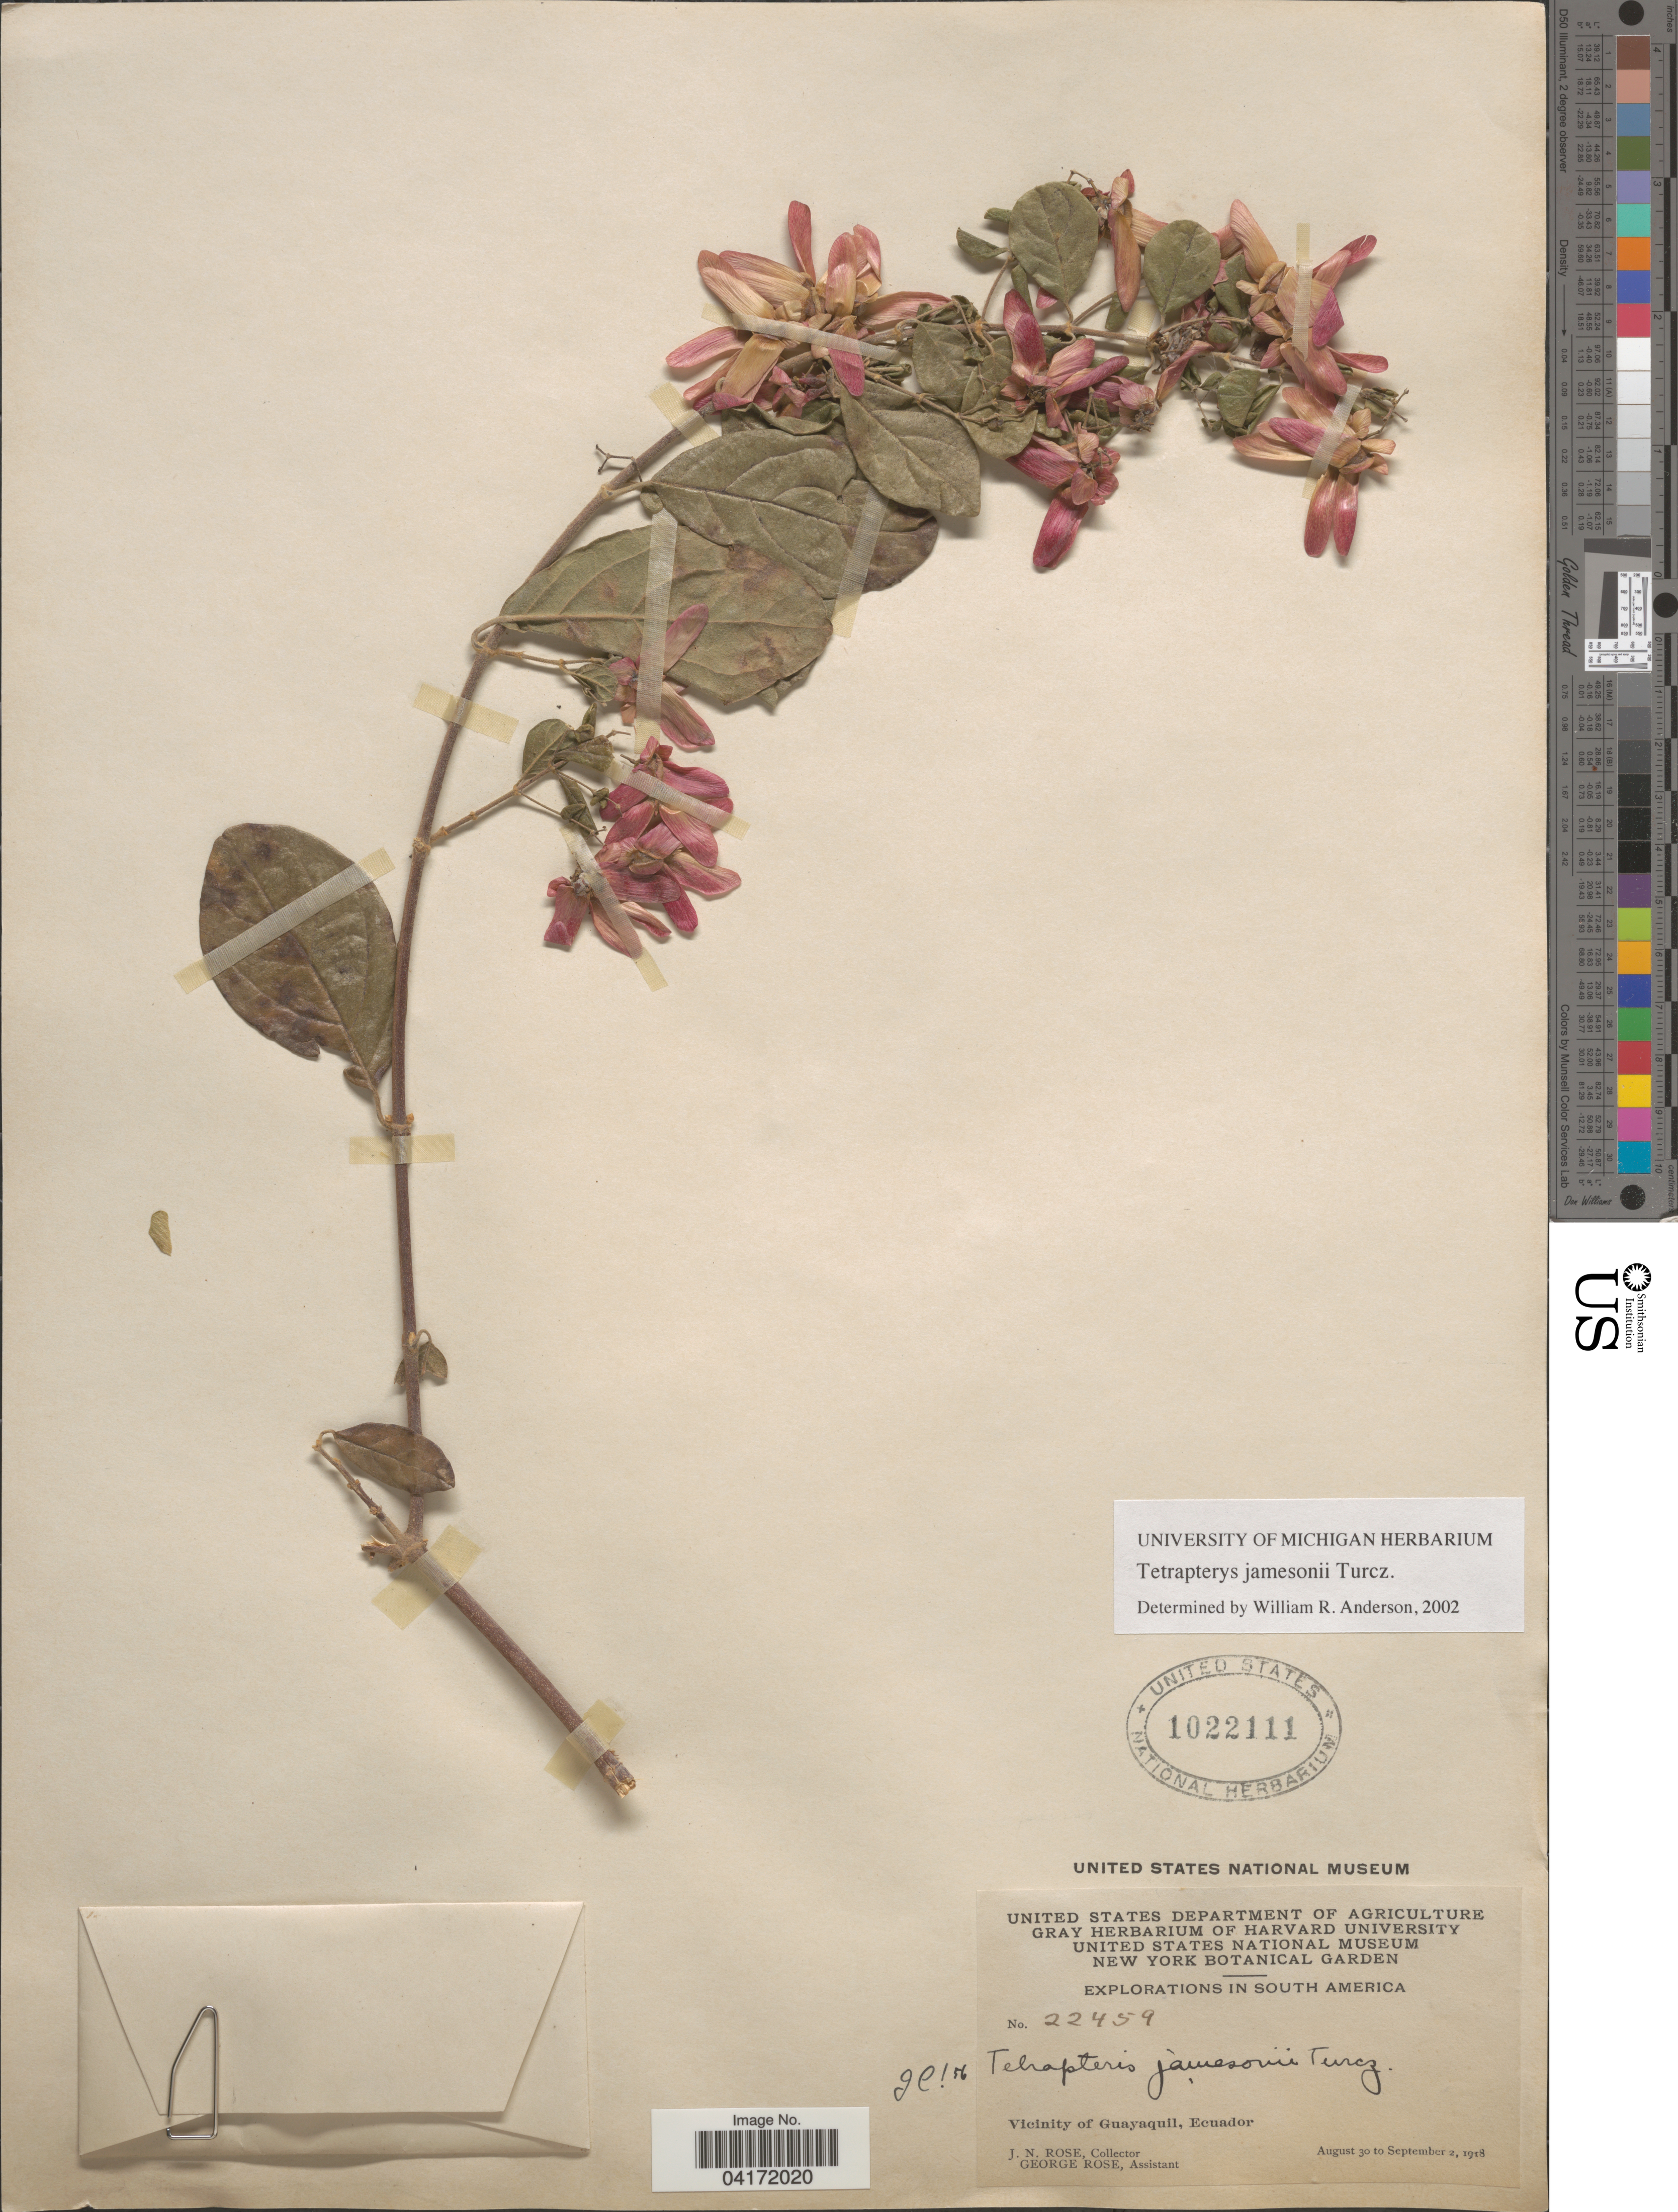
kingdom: Plantae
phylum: Tracheophyta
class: Magnoliopsida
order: Malpighiales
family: Malpighiaceae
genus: Tetrapterys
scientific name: Tetrapterys jamesonii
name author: Turcz.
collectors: J. N. Rose & G. Rose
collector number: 22459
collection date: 1918-08-30/1918-09-02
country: Ecuador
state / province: Guayas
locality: Explorations in South America. Vicinity of Guayaquil.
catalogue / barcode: US 1022111